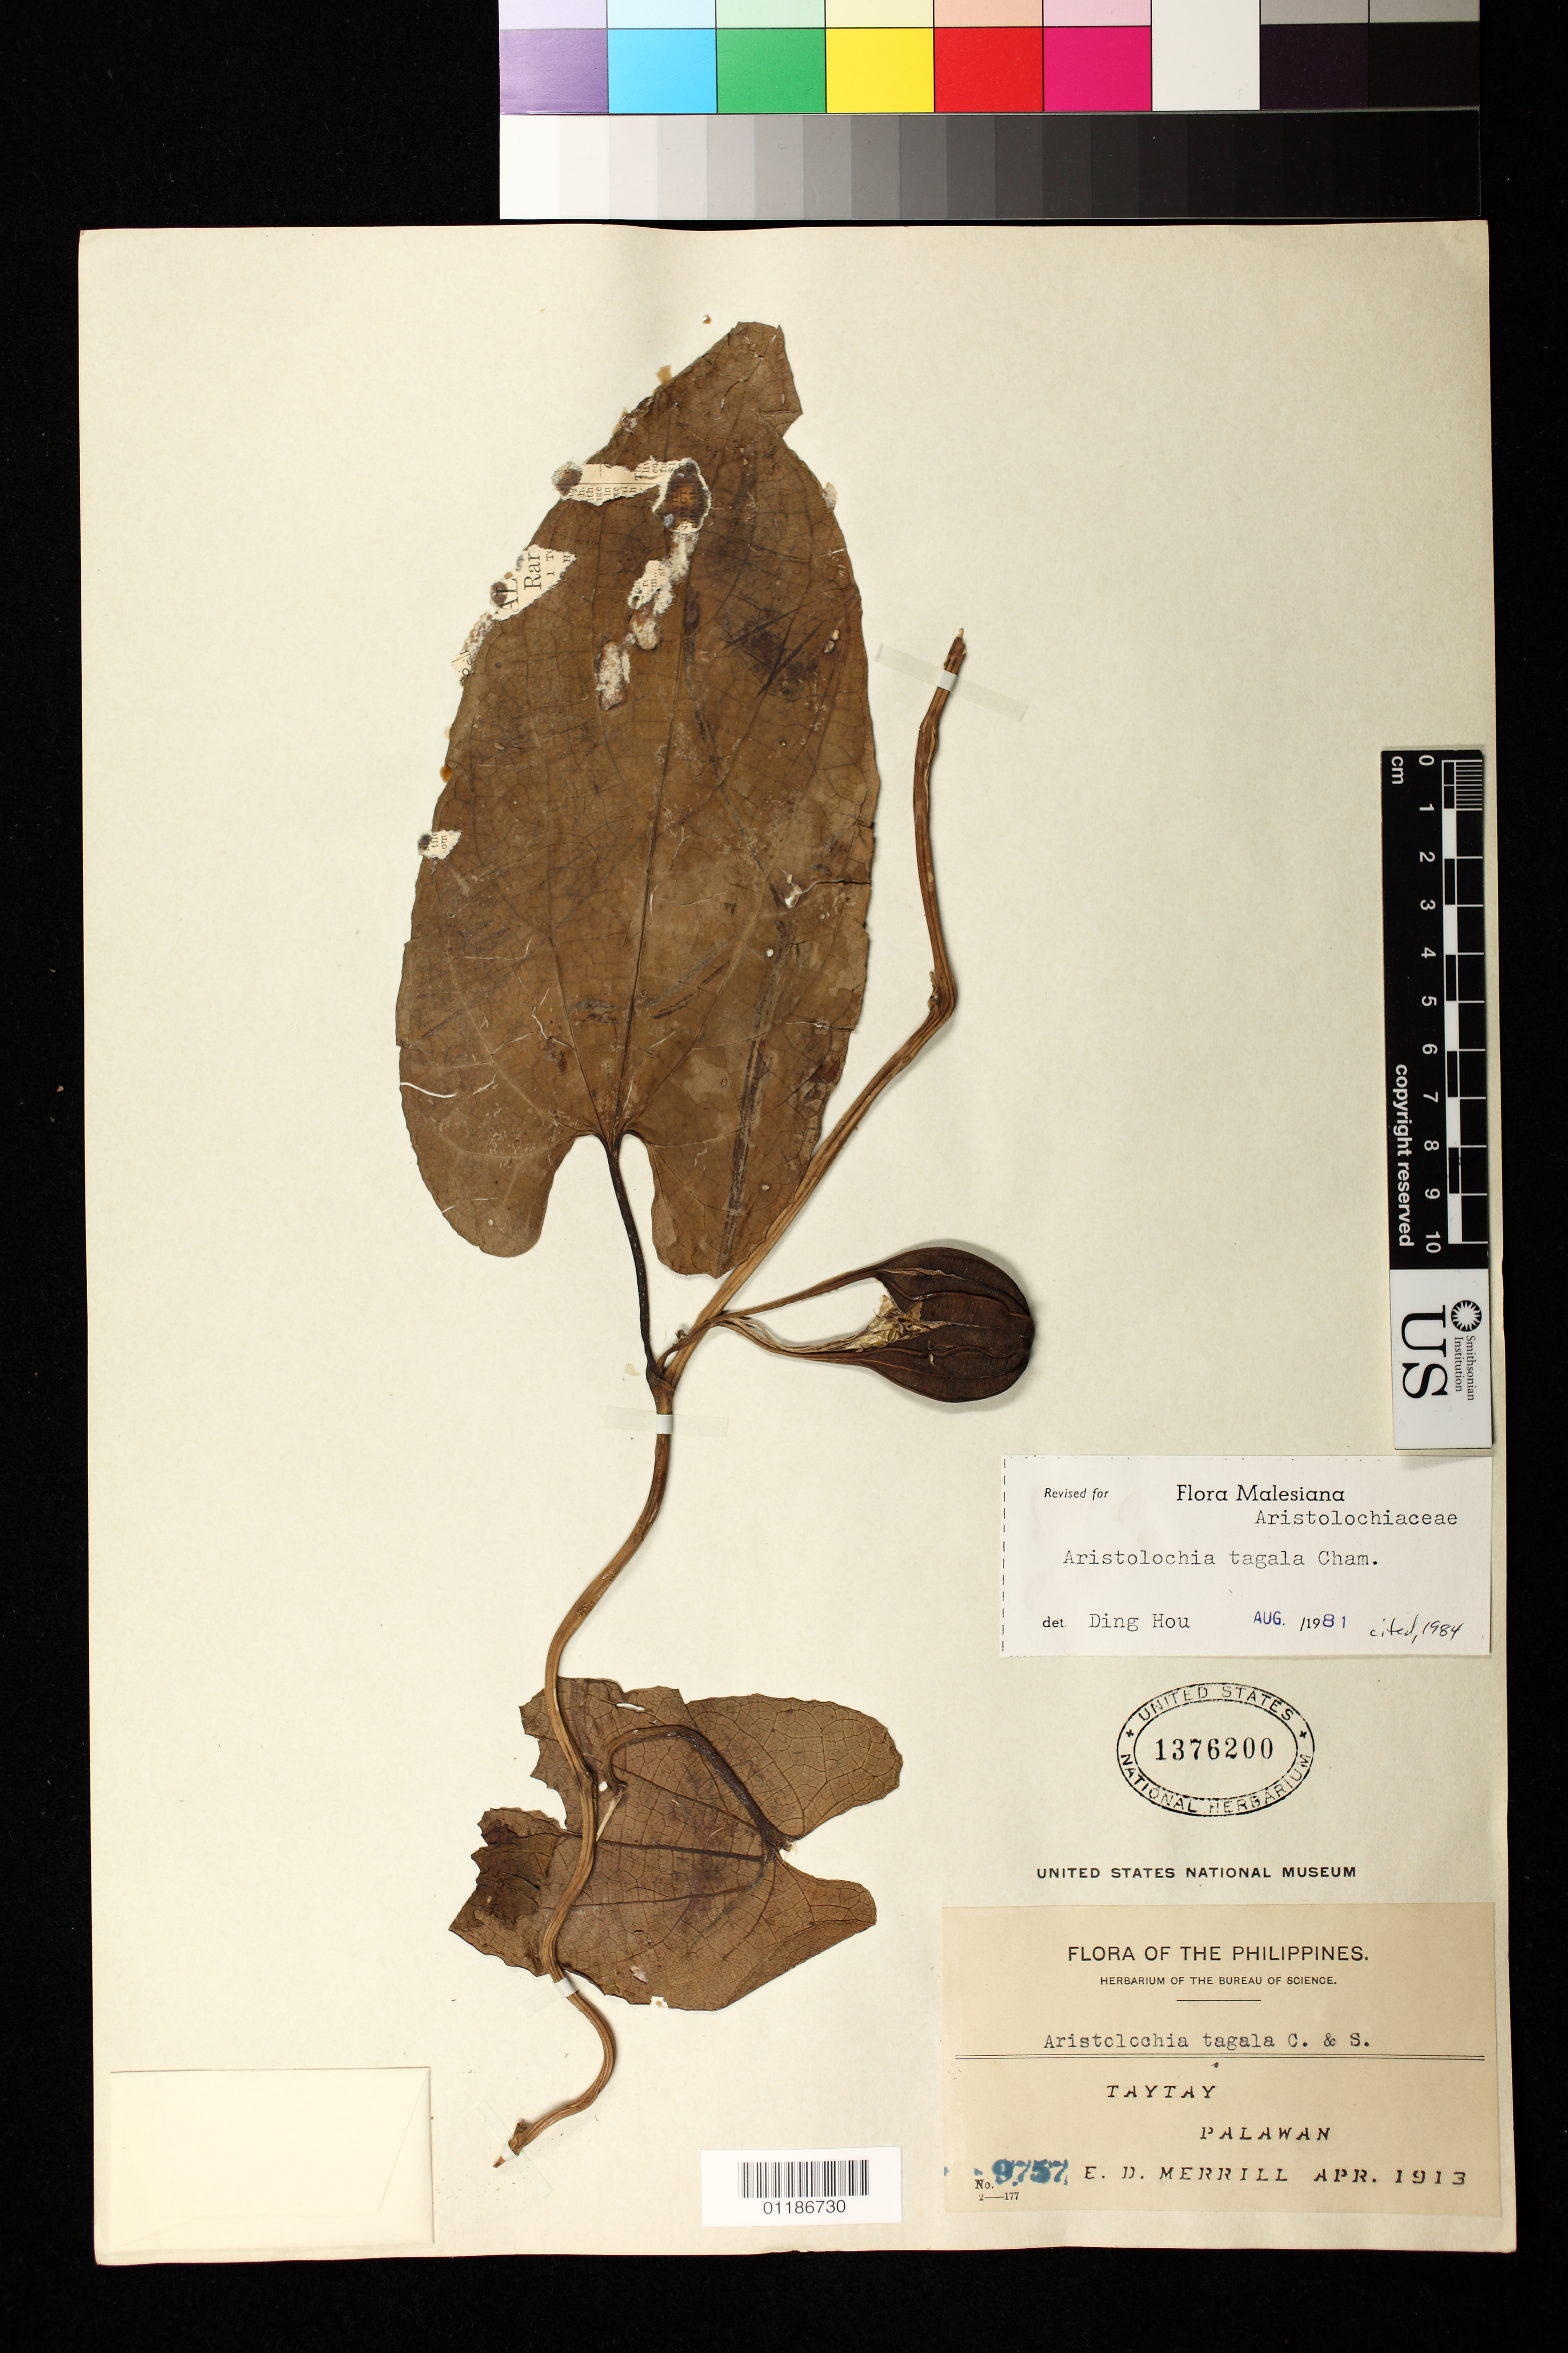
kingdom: Plantae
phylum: Tracheophyta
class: Magnoliopsida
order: Piperales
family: Aristolochiaceae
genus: Aristolochia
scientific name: Aristolochia tagala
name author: Cham.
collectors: E. D. Merrill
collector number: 9757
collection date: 1913-04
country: Philippines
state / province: Mimaropa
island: Palawan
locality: Taytay, Palawan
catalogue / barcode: US 1376200